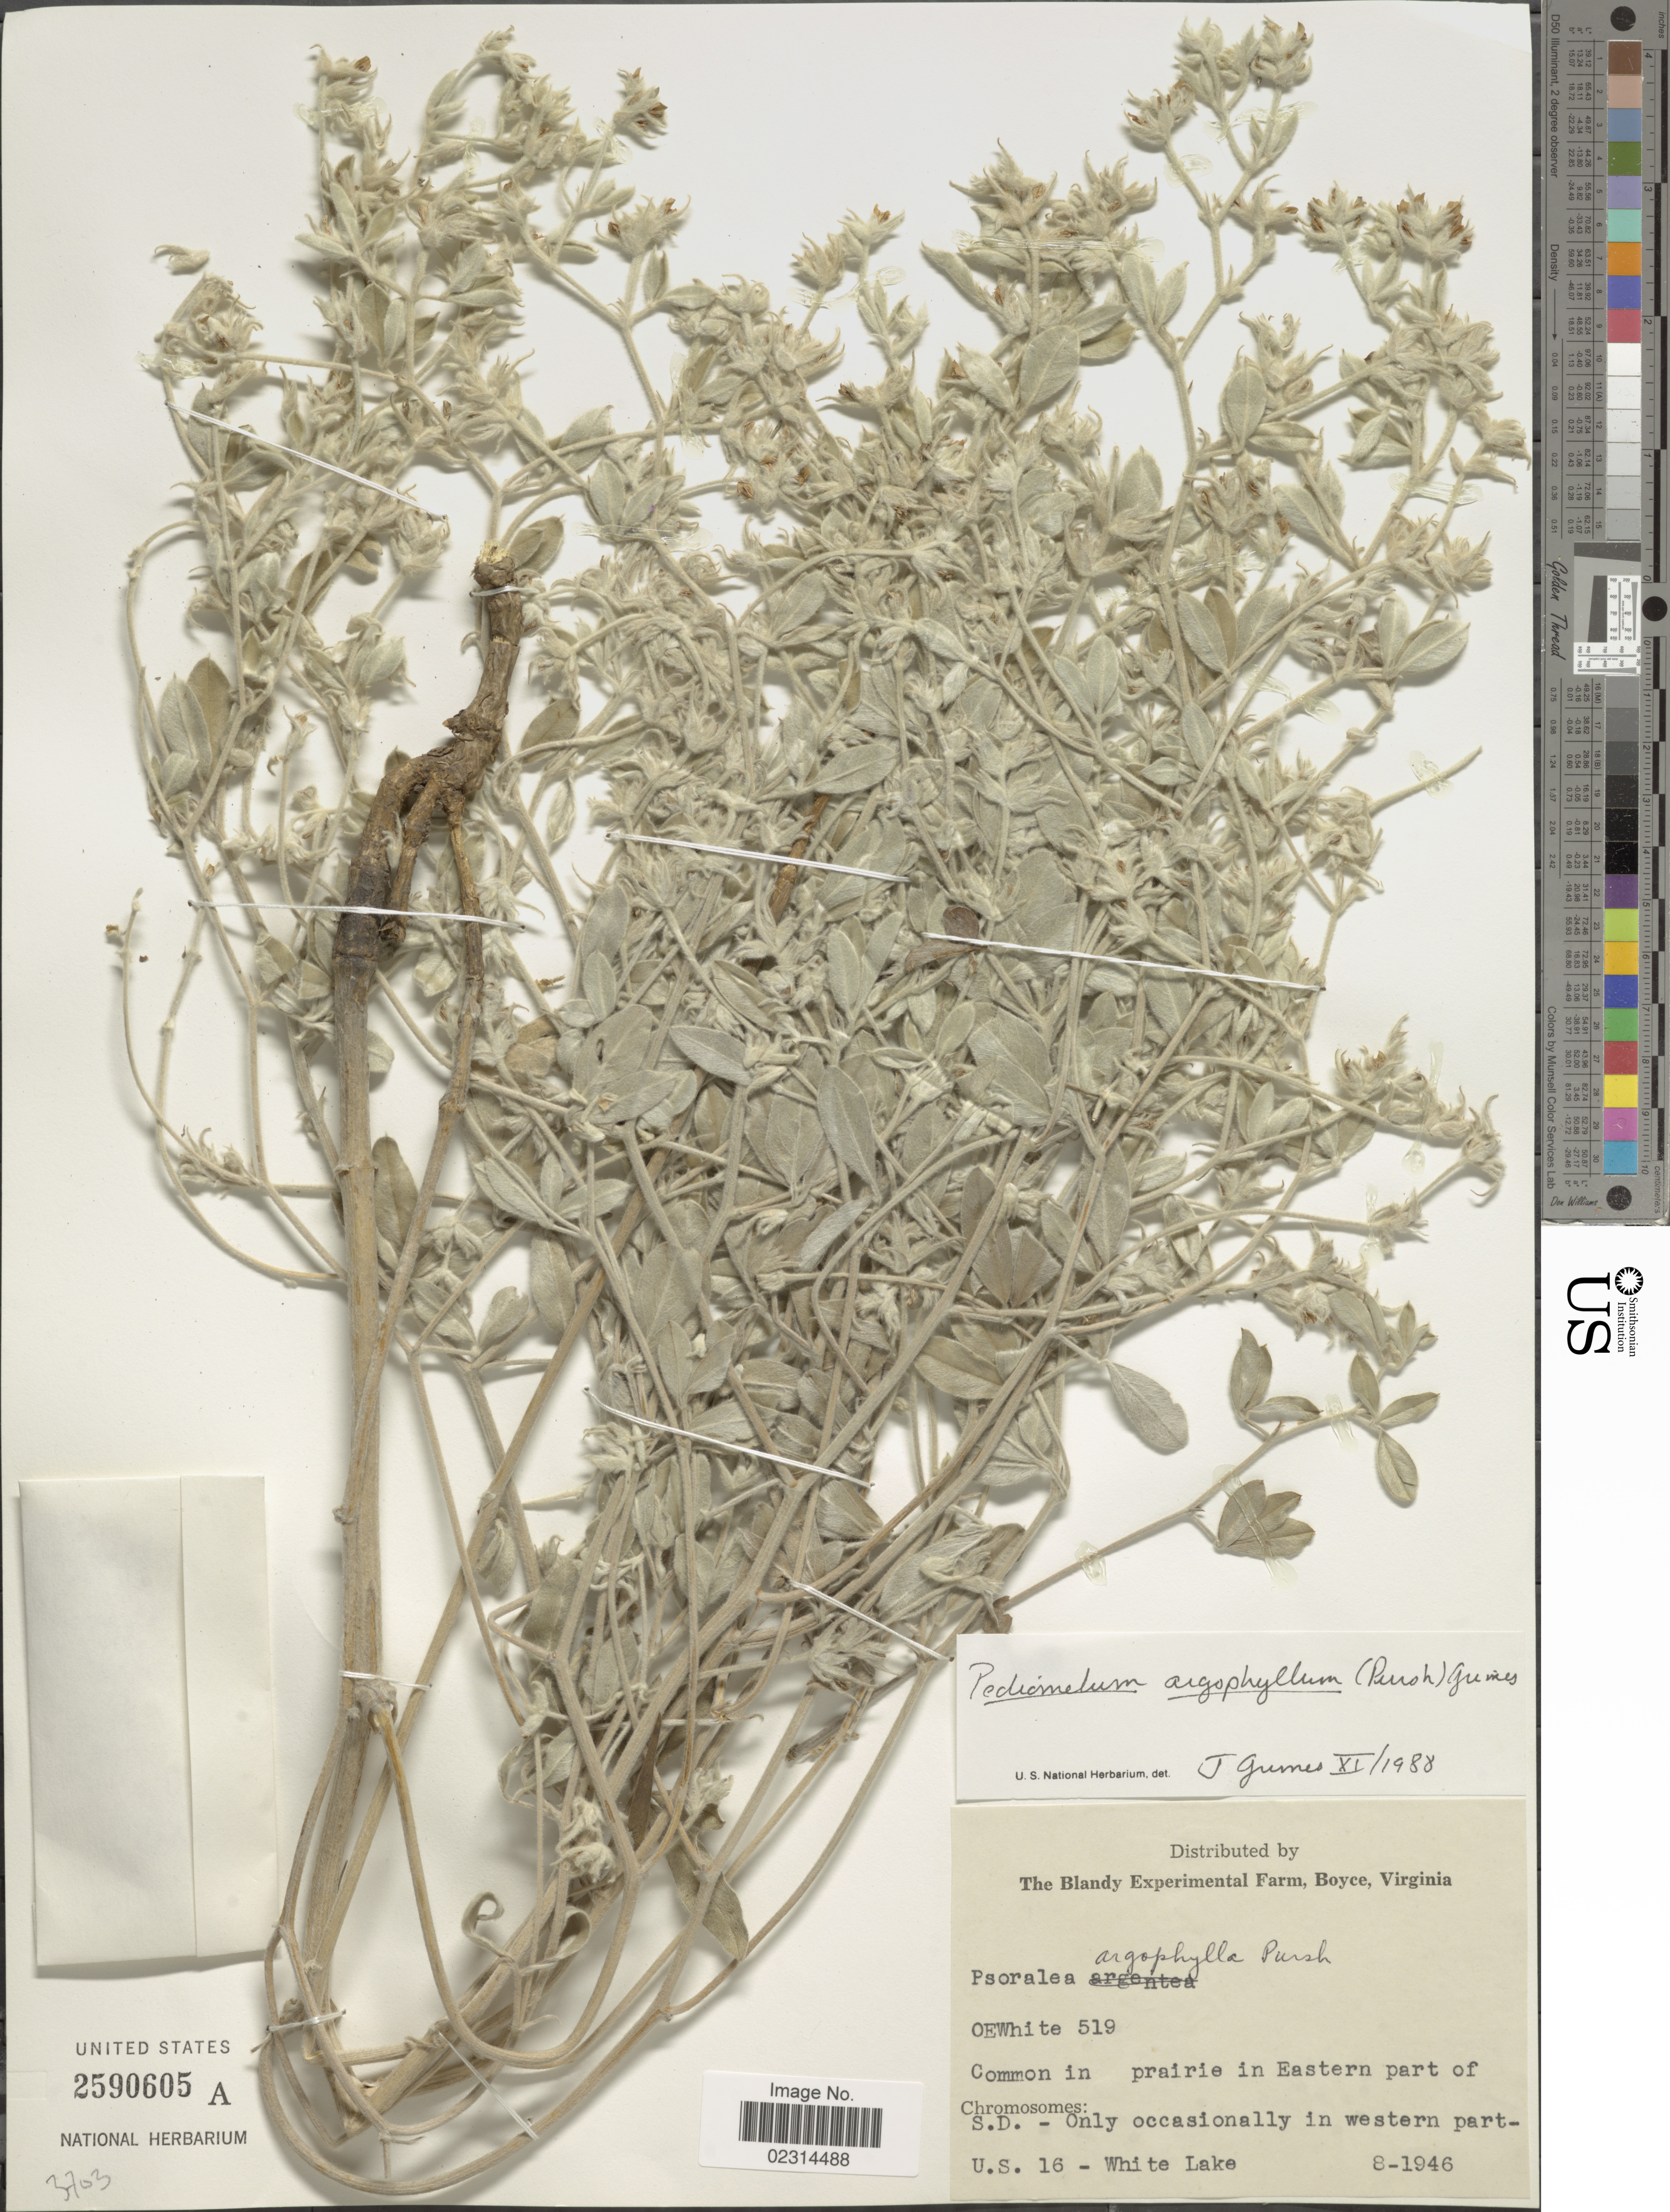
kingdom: Plantae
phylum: Tracheophyta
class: Magnoliopsida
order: Fabales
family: Fabaceae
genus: Pediomelum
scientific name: Pediomelum argophyllum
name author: (Pursh) J.W. Grimes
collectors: O. E. White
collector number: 519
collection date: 1946-08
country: United States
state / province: South Dakota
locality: Western part- U. S. 16 - White Lake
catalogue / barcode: US 2590605A